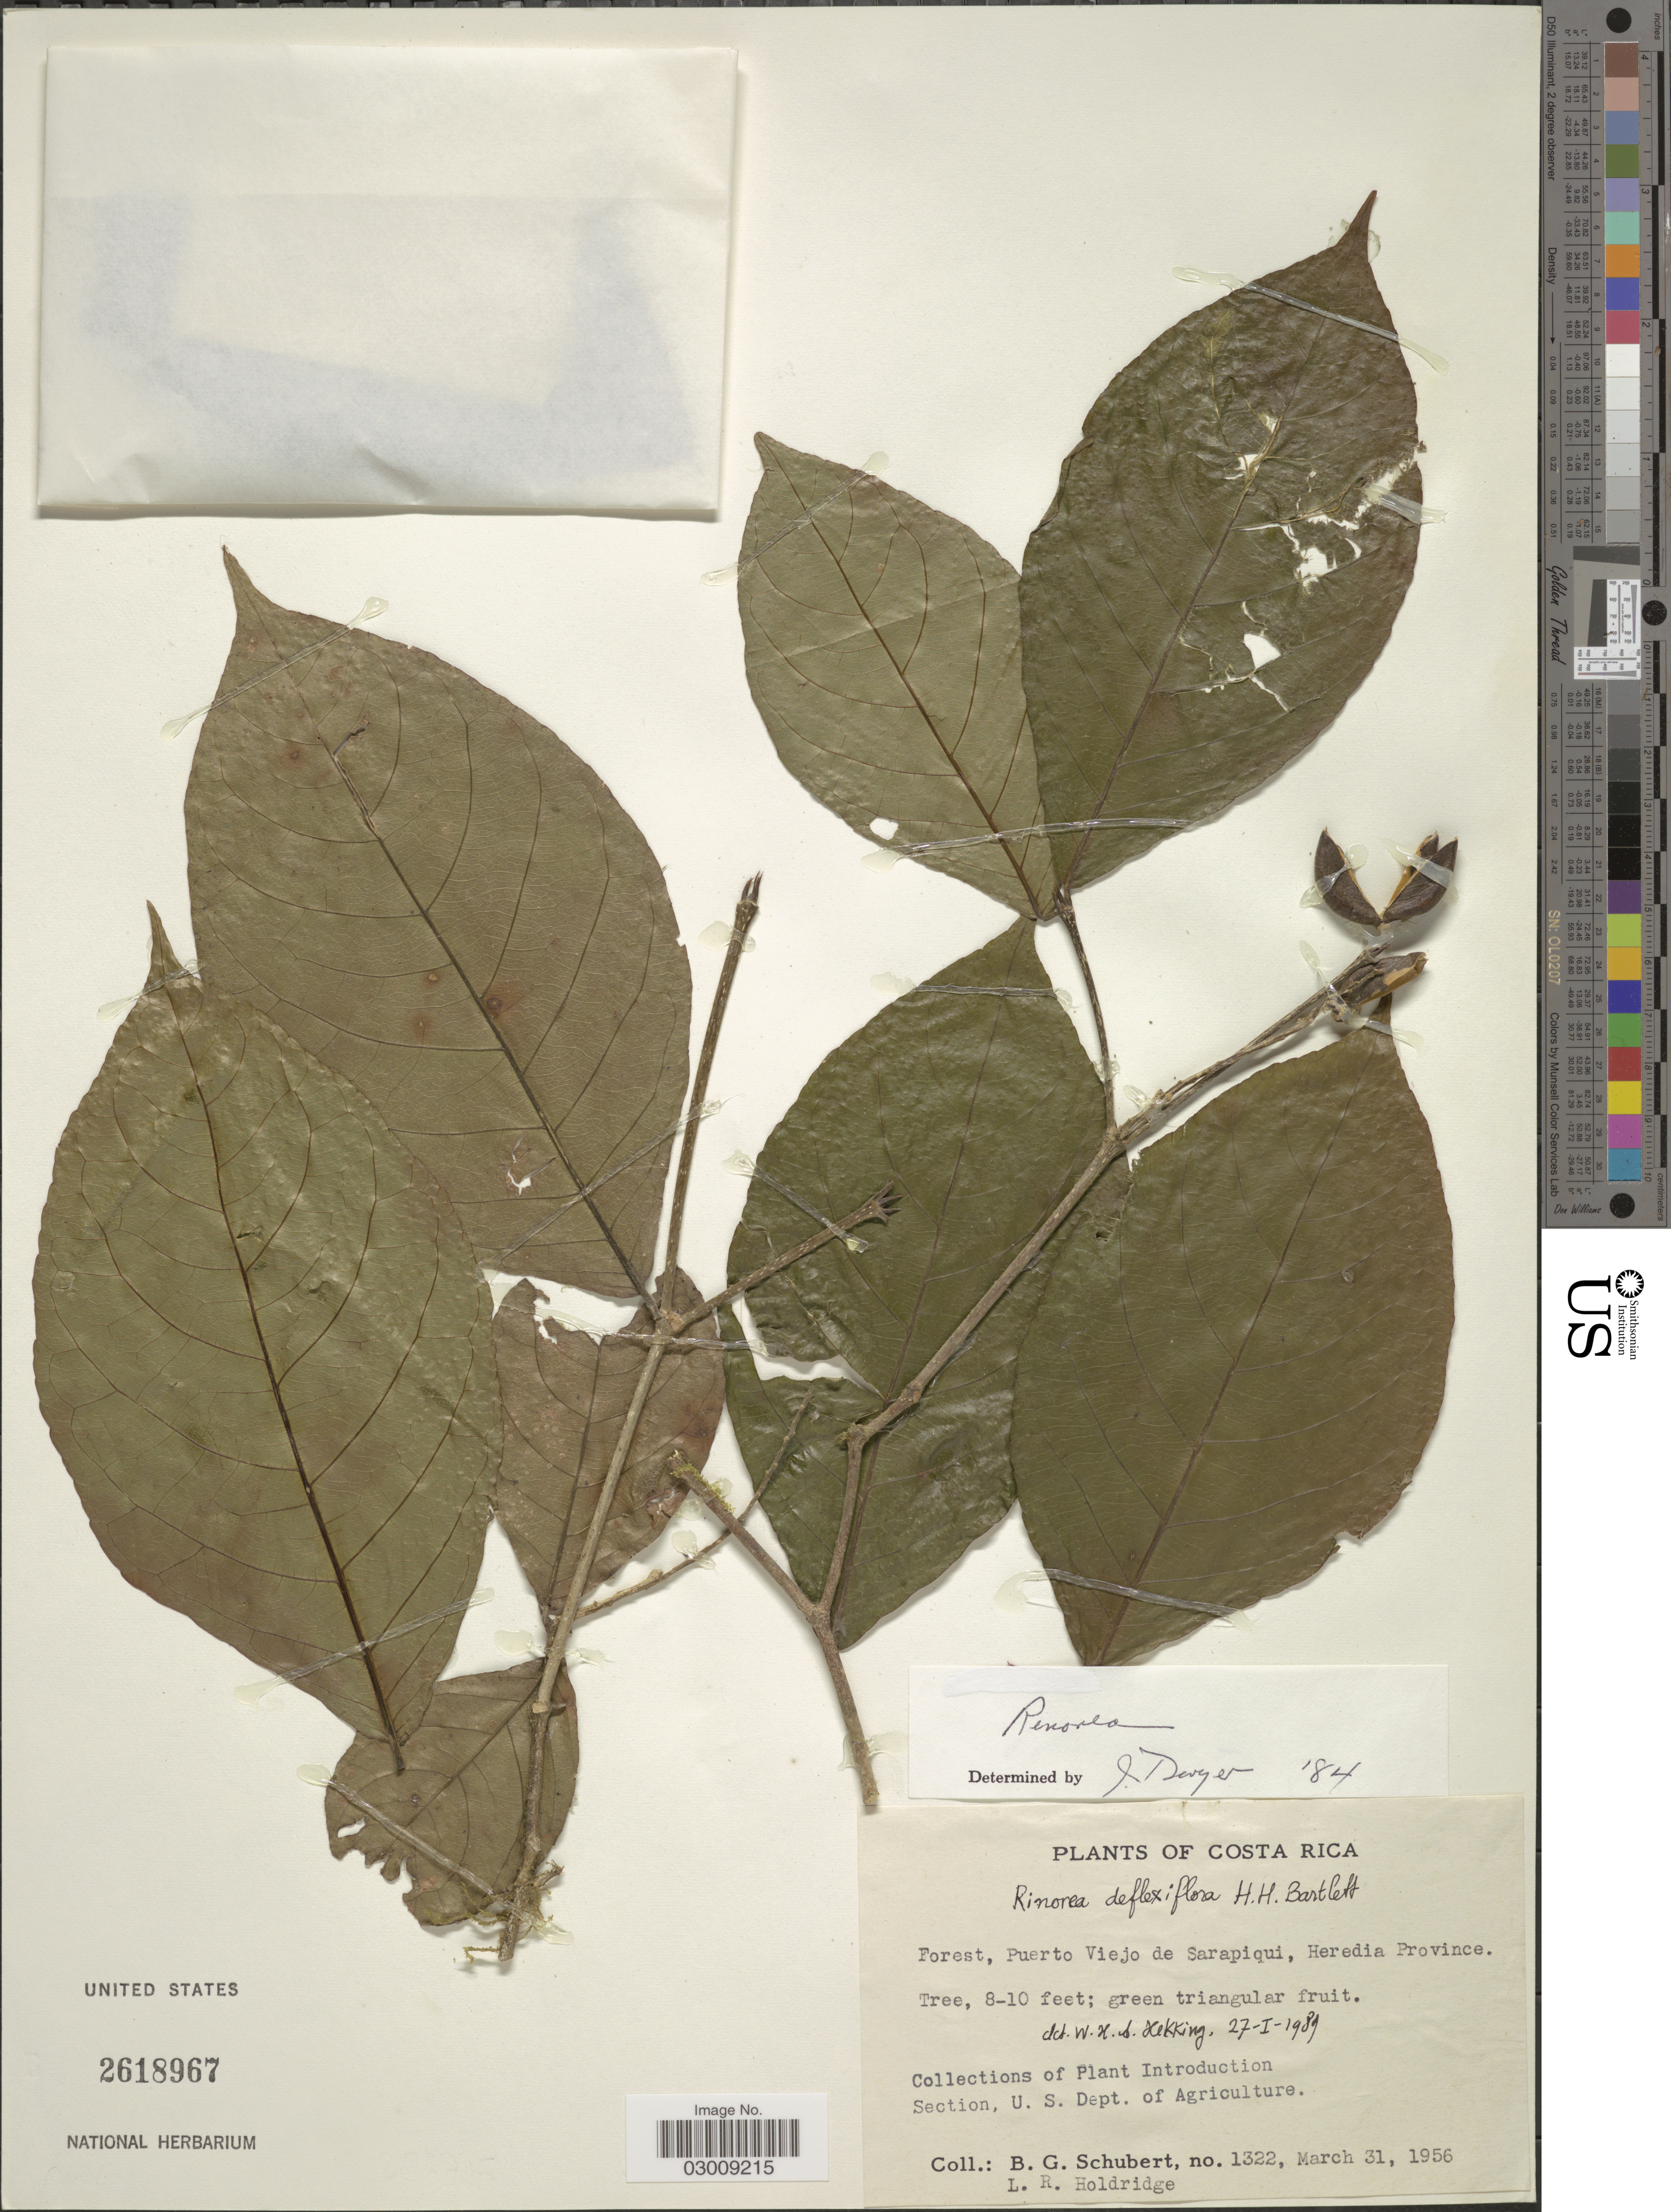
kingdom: Plantae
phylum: Tracheophyta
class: Magnoliopsida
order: Malpighiales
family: Violaceae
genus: Rinorea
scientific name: Rinorea deflexiflora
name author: Bartlett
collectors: B. Schubert & L. Holdridge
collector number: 1322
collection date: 1956-03-31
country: Costa Rica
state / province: Heredia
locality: Forest, Puerto Viejo de Sarapiqui.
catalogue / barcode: US 2618967